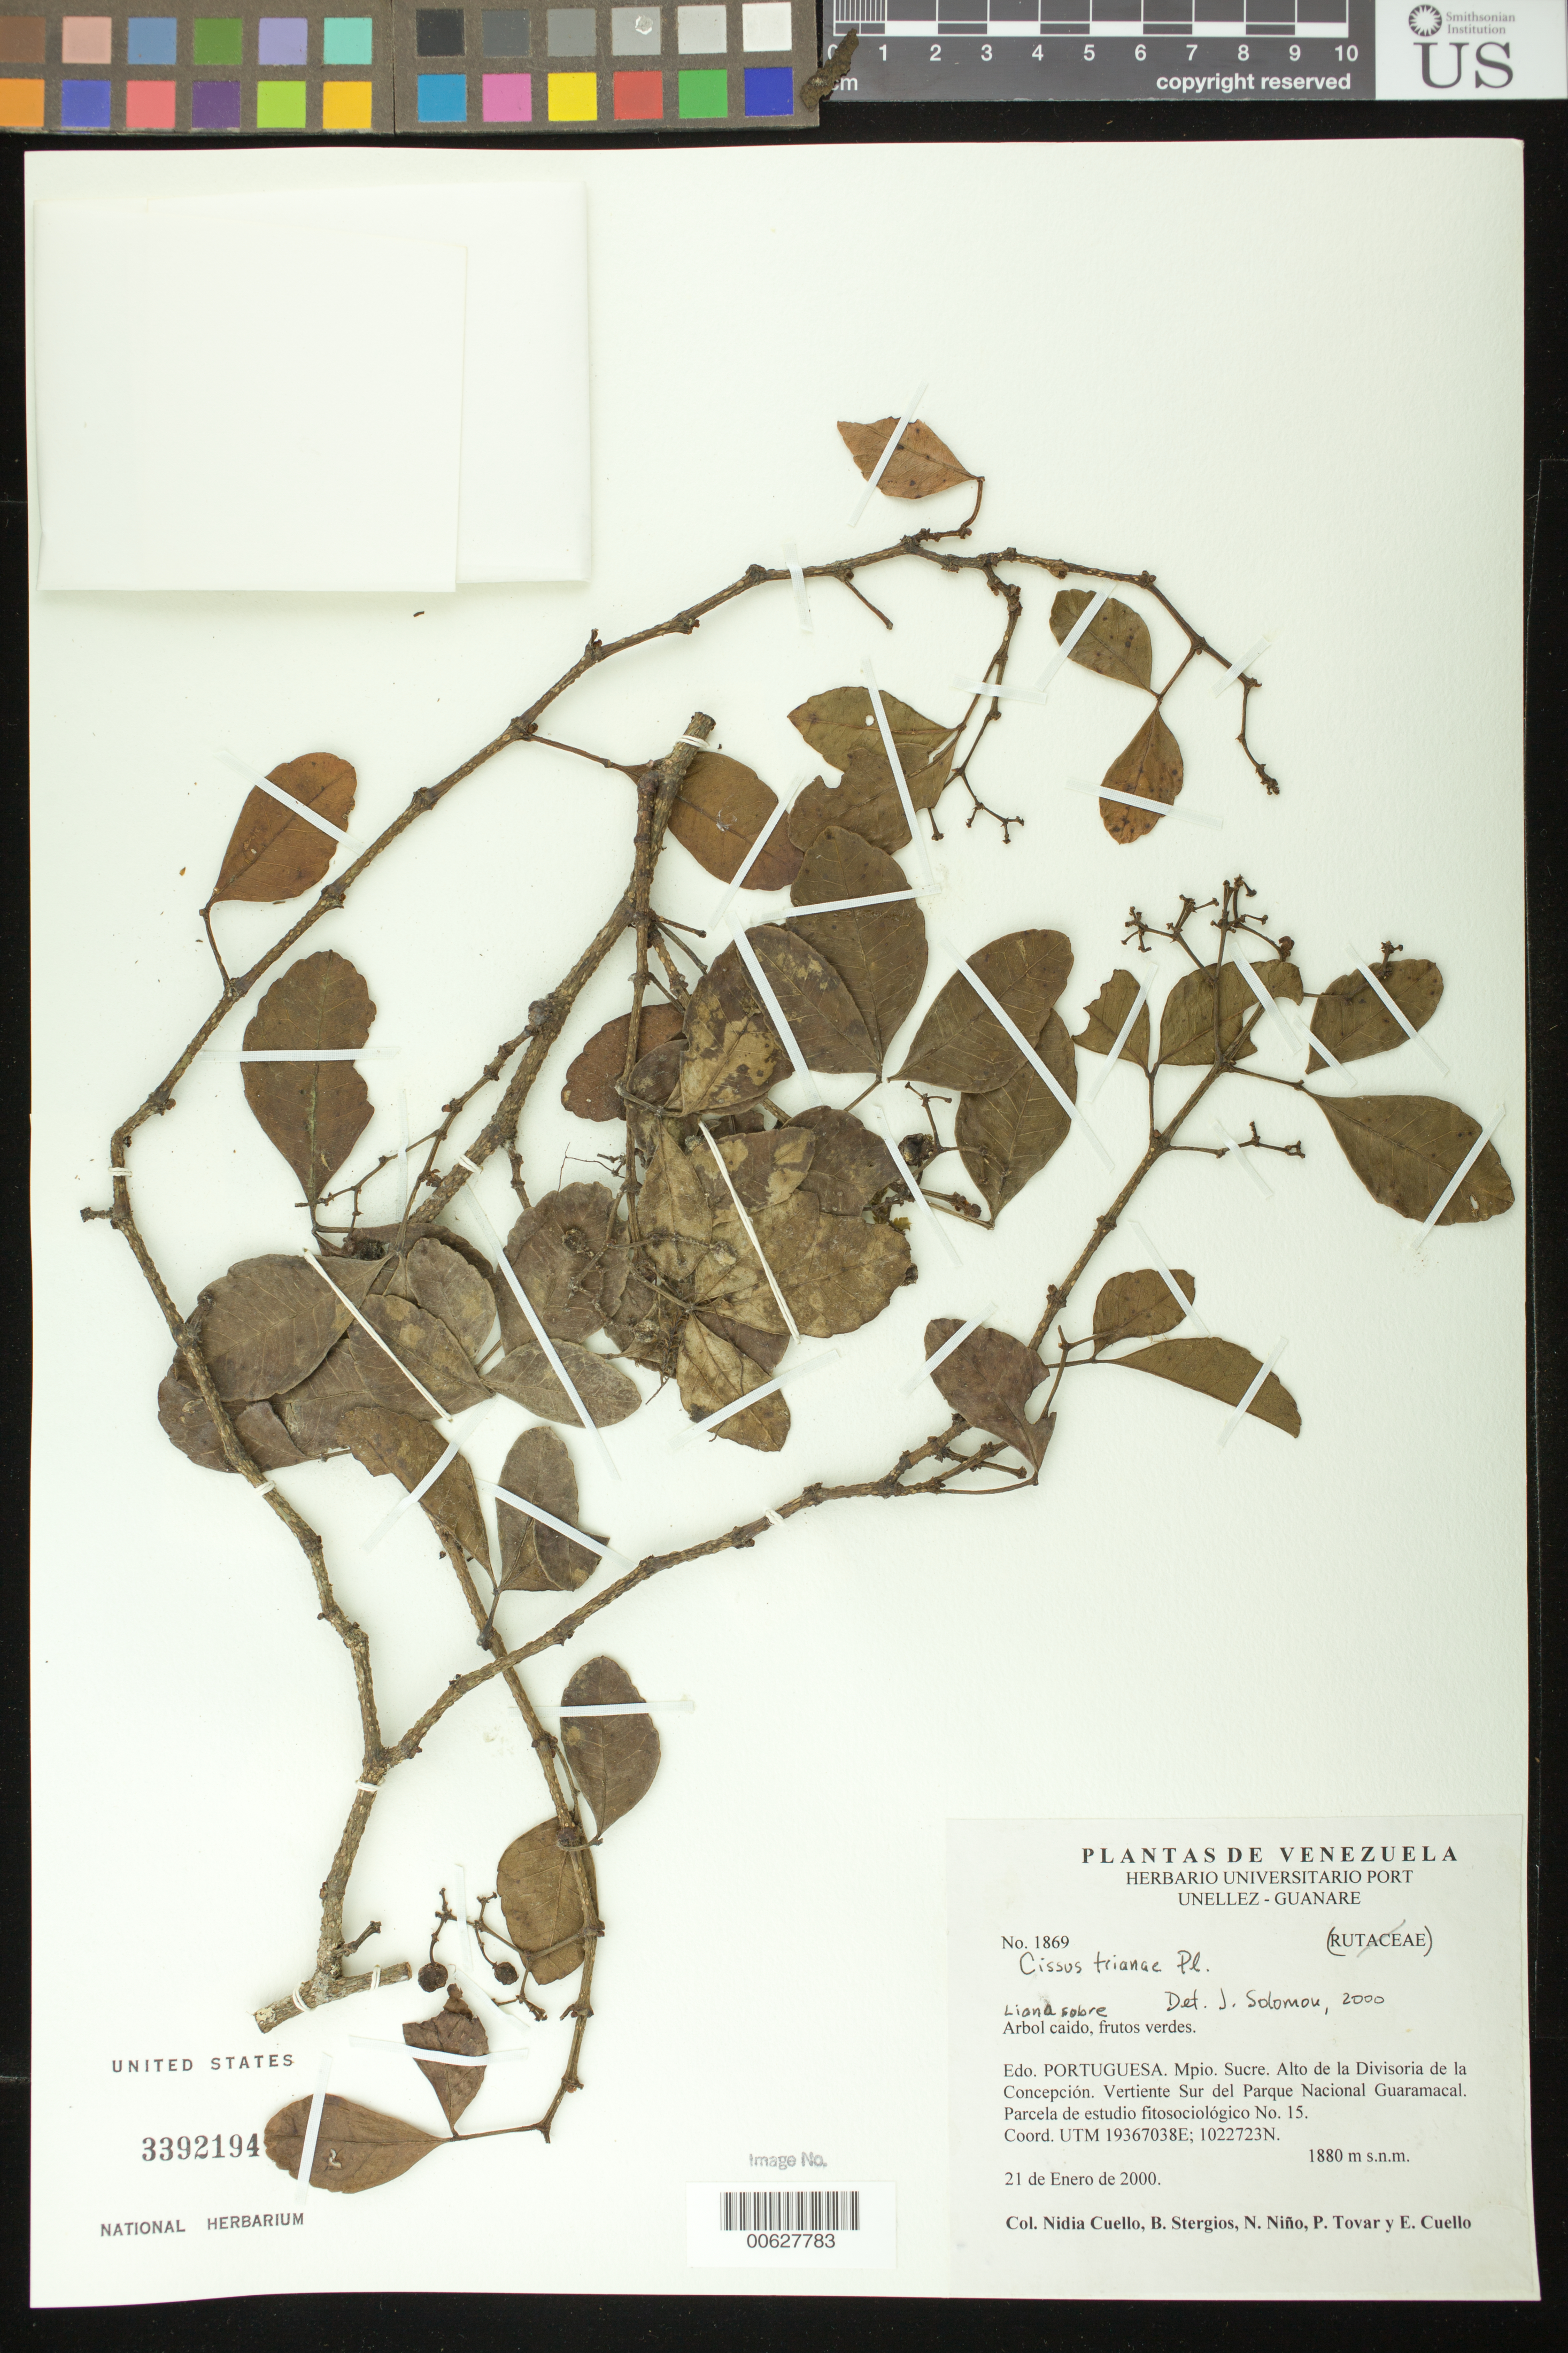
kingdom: Plantae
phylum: Tracheophyta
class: Magnoliopsida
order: Vitales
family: Vitaceae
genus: Cissus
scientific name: Cissus trianae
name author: Planch.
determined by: Solomon, J. C., (MO), Missouri Botanical Garden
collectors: N. L. Cuello, B. G. Stergios, S. M. Niño, P. Tovar & E. Cuello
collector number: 1869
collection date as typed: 21 Jan 2000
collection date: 2000-01-21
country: Venezuela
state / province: Portuguesa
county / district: Sucre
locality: Divisoria de La Concepción, vertiente S Parque Nacional Guaramacal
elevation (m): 1880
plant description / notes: PORT, US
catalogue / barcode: US 3392194